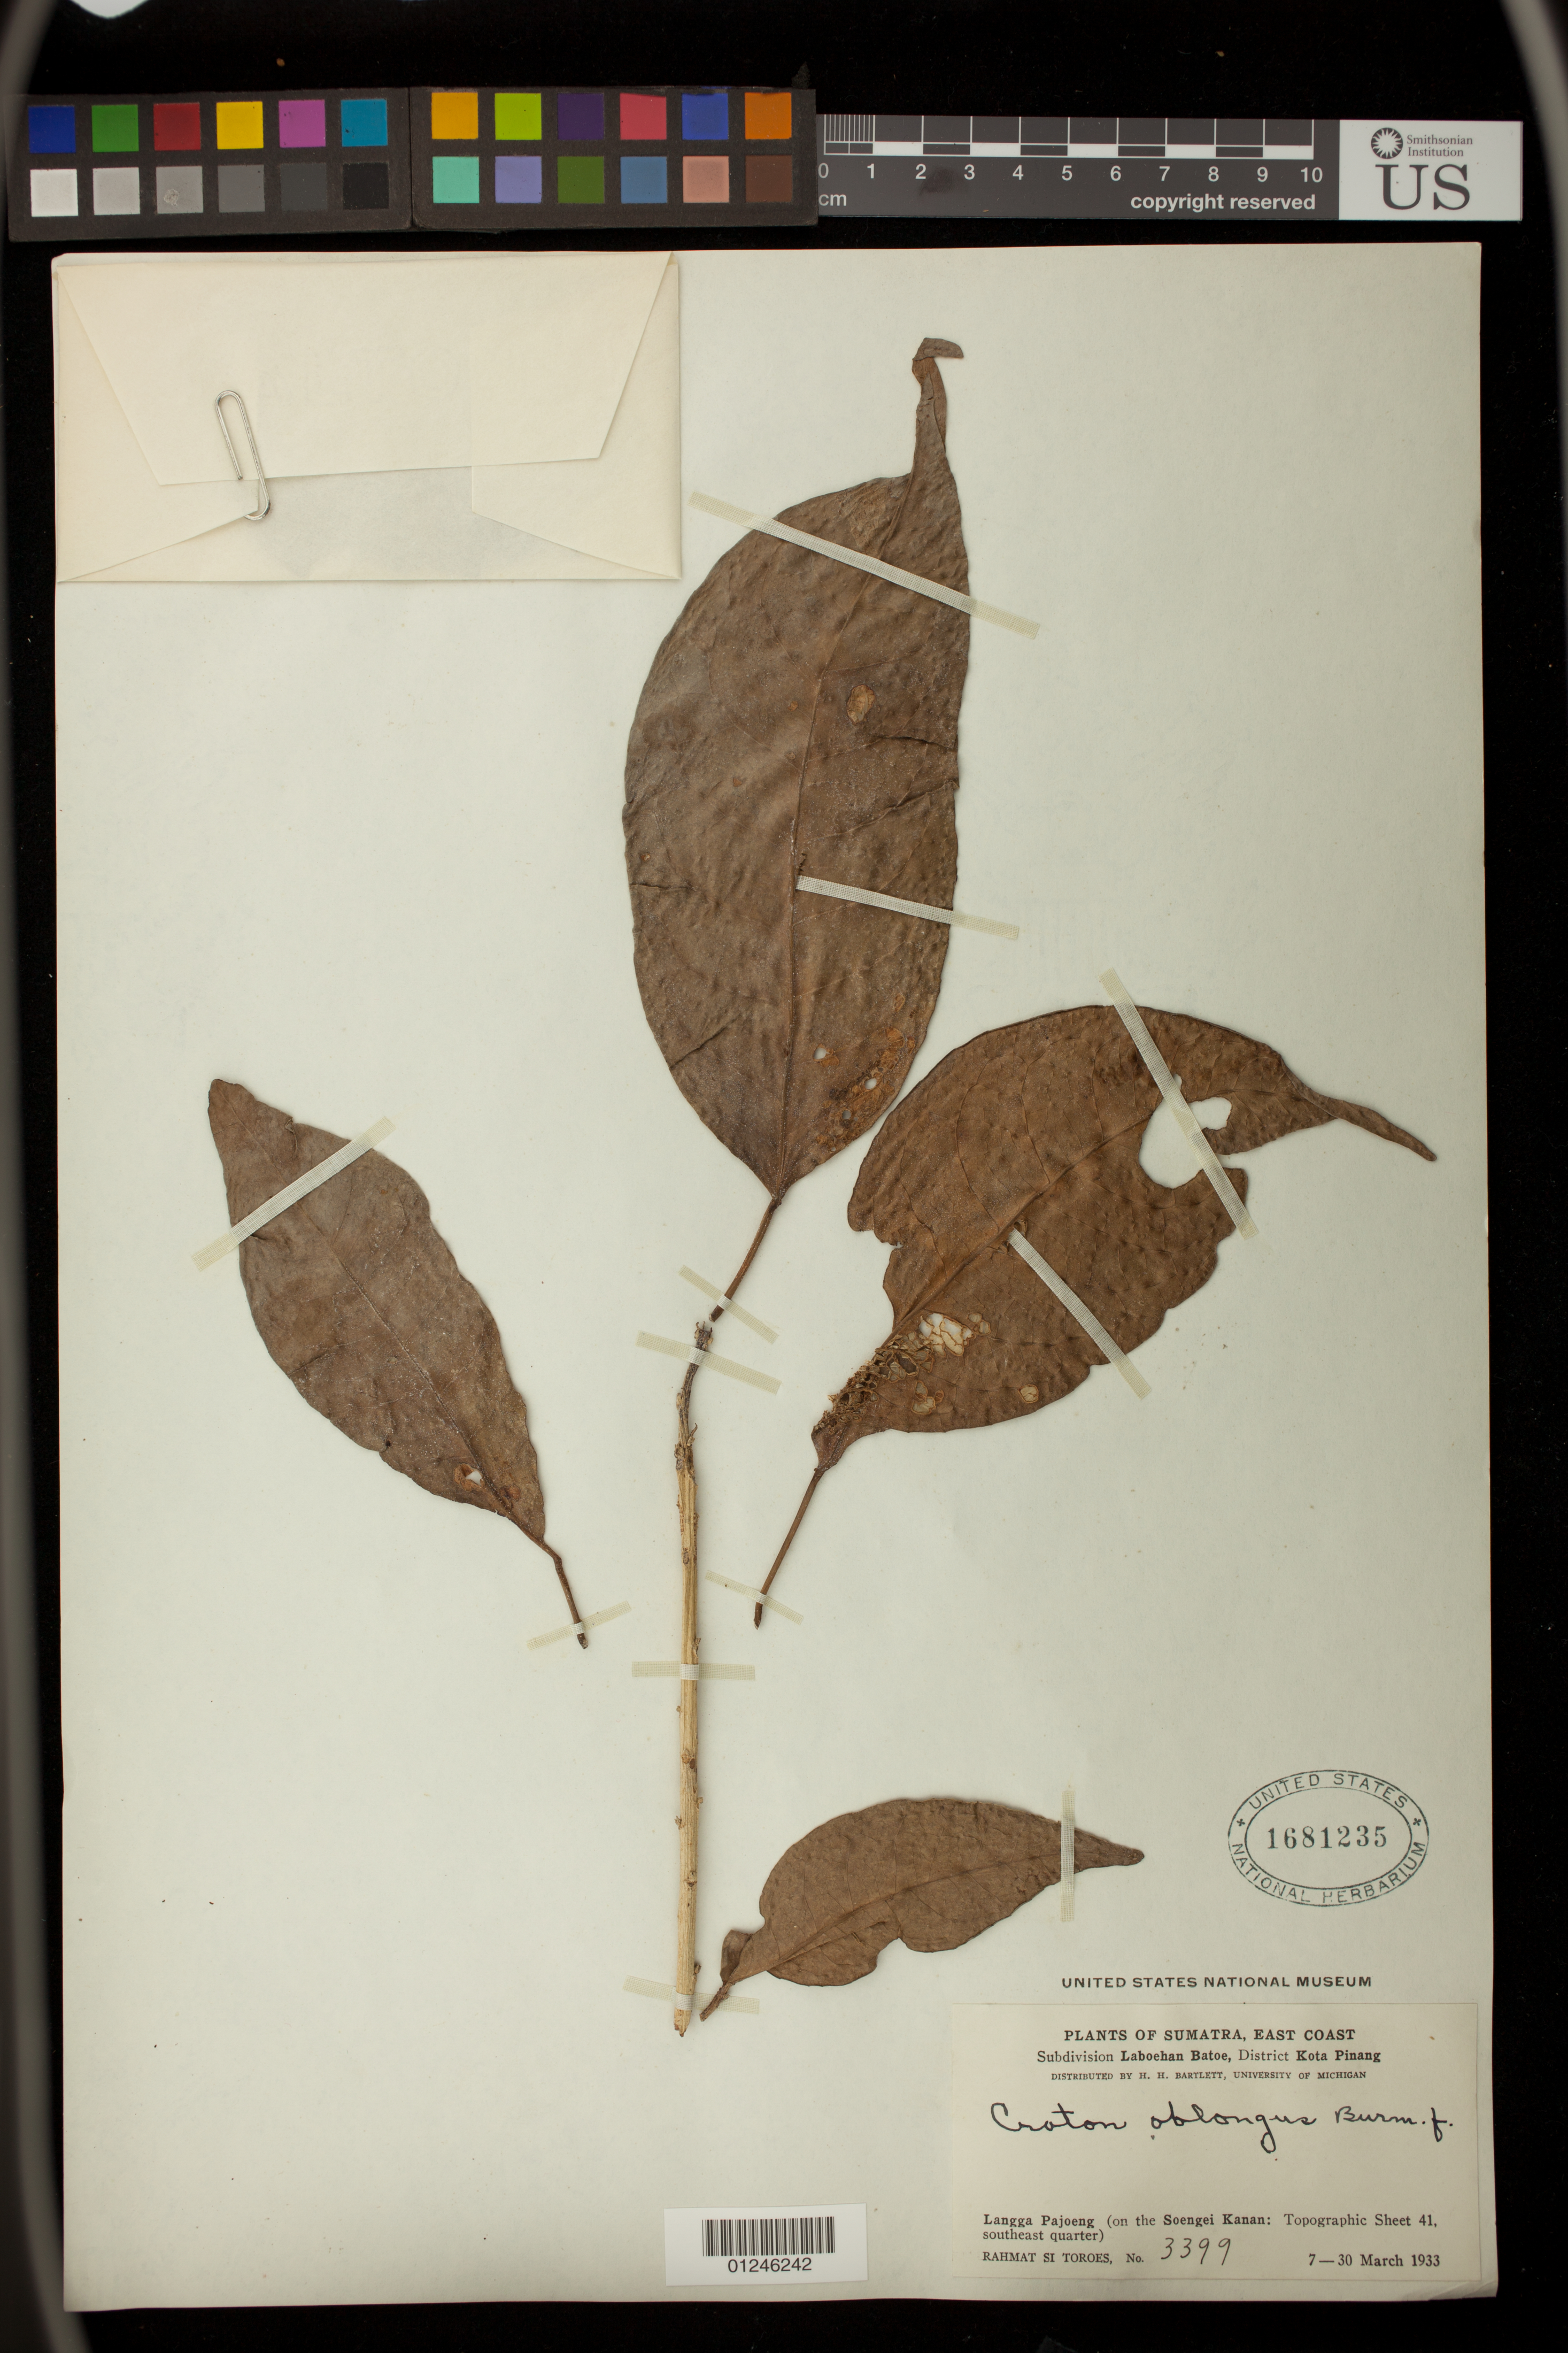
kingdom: Plantae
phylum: Tracheophyta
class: Magnoliopsida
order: Malpighiales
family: Euphorbiaceae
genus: Croton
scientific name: Croton oblongus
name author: Burm. f.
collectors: Rahmat Si Boeea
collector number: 3399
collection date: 1933-03-07/1933-03-30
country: Indonesia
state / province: Sumatra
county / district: Sumatera Utara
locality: Laboehan Batoe, Kota Pinag, Langga Pajeong (on Soengei Kanan: Topographic Sheet 41, southeast quarter)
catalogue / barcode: US 1681235